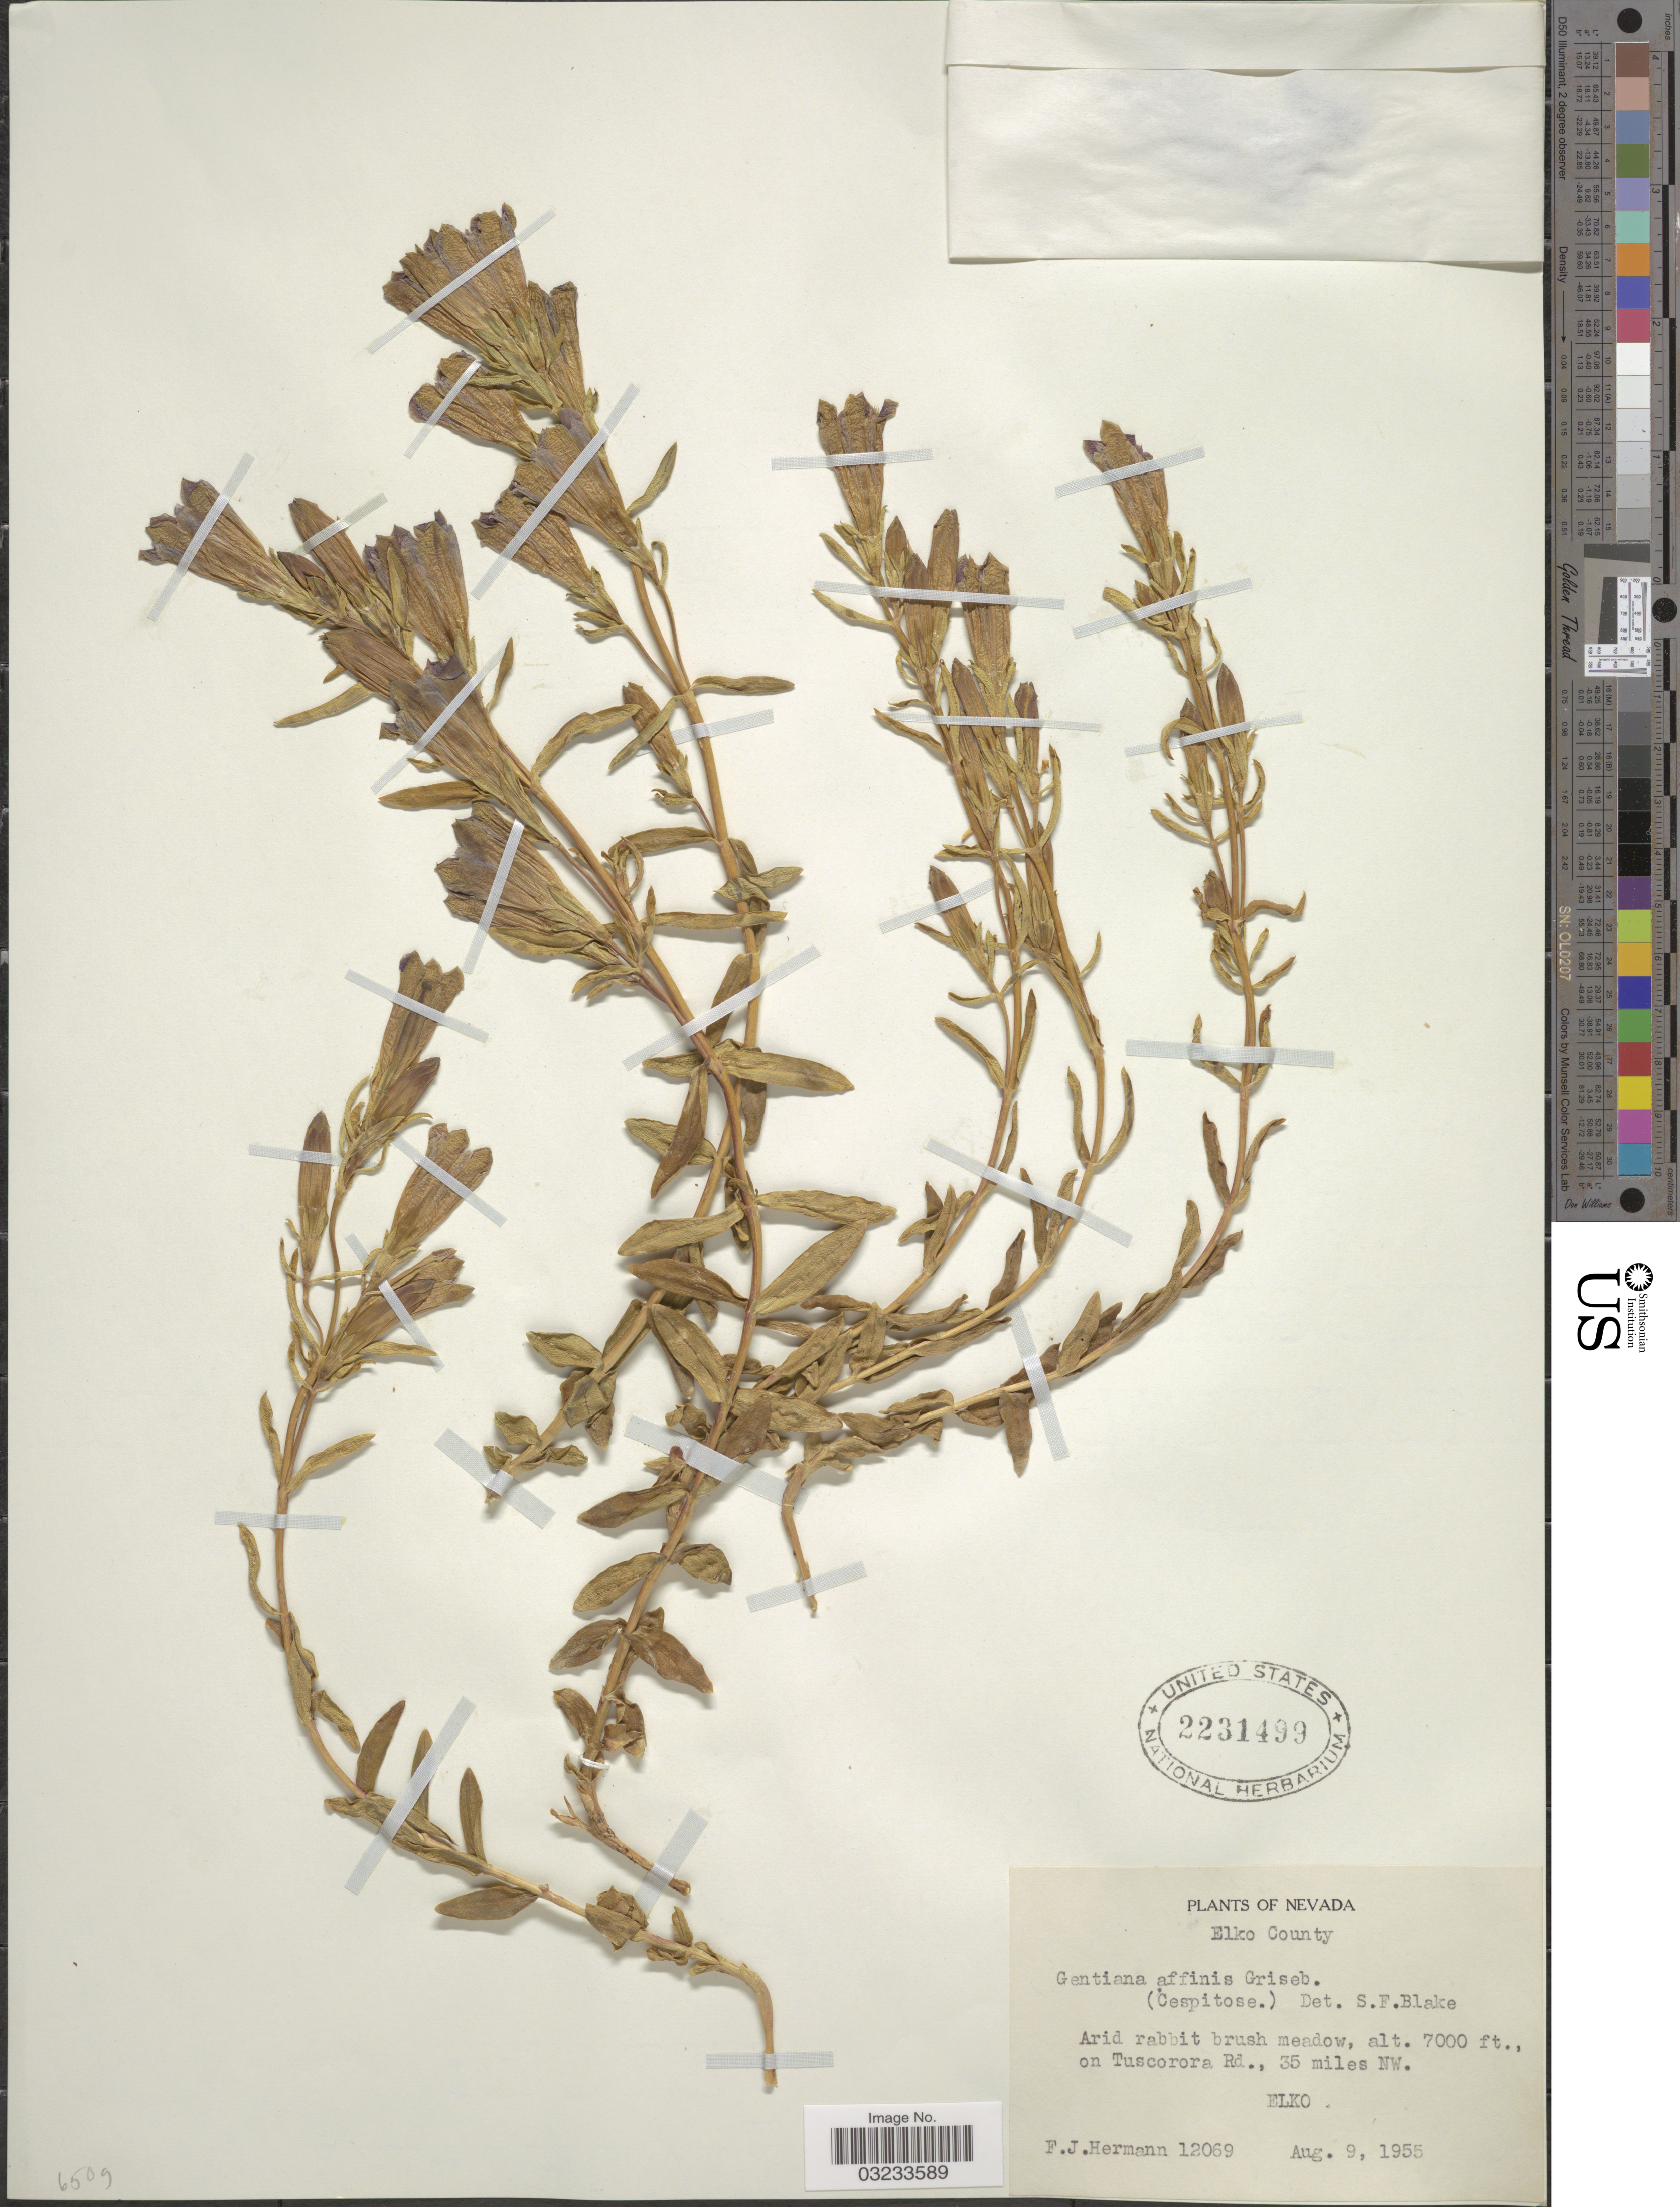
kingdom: Plantae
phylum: Tracheophyta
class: Magnoliopsida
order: Gentianales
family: Gentianaceae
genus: Gentiana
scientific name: Gentiana affinis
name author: Griseb.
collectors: F. J. Hermann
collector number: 12069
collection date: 1955-08-09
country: United States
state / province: Nevada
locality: Elko County. On Tuscorora Rd., 35 miles NW. Elko.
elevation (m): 2134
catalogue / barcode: US 2231499